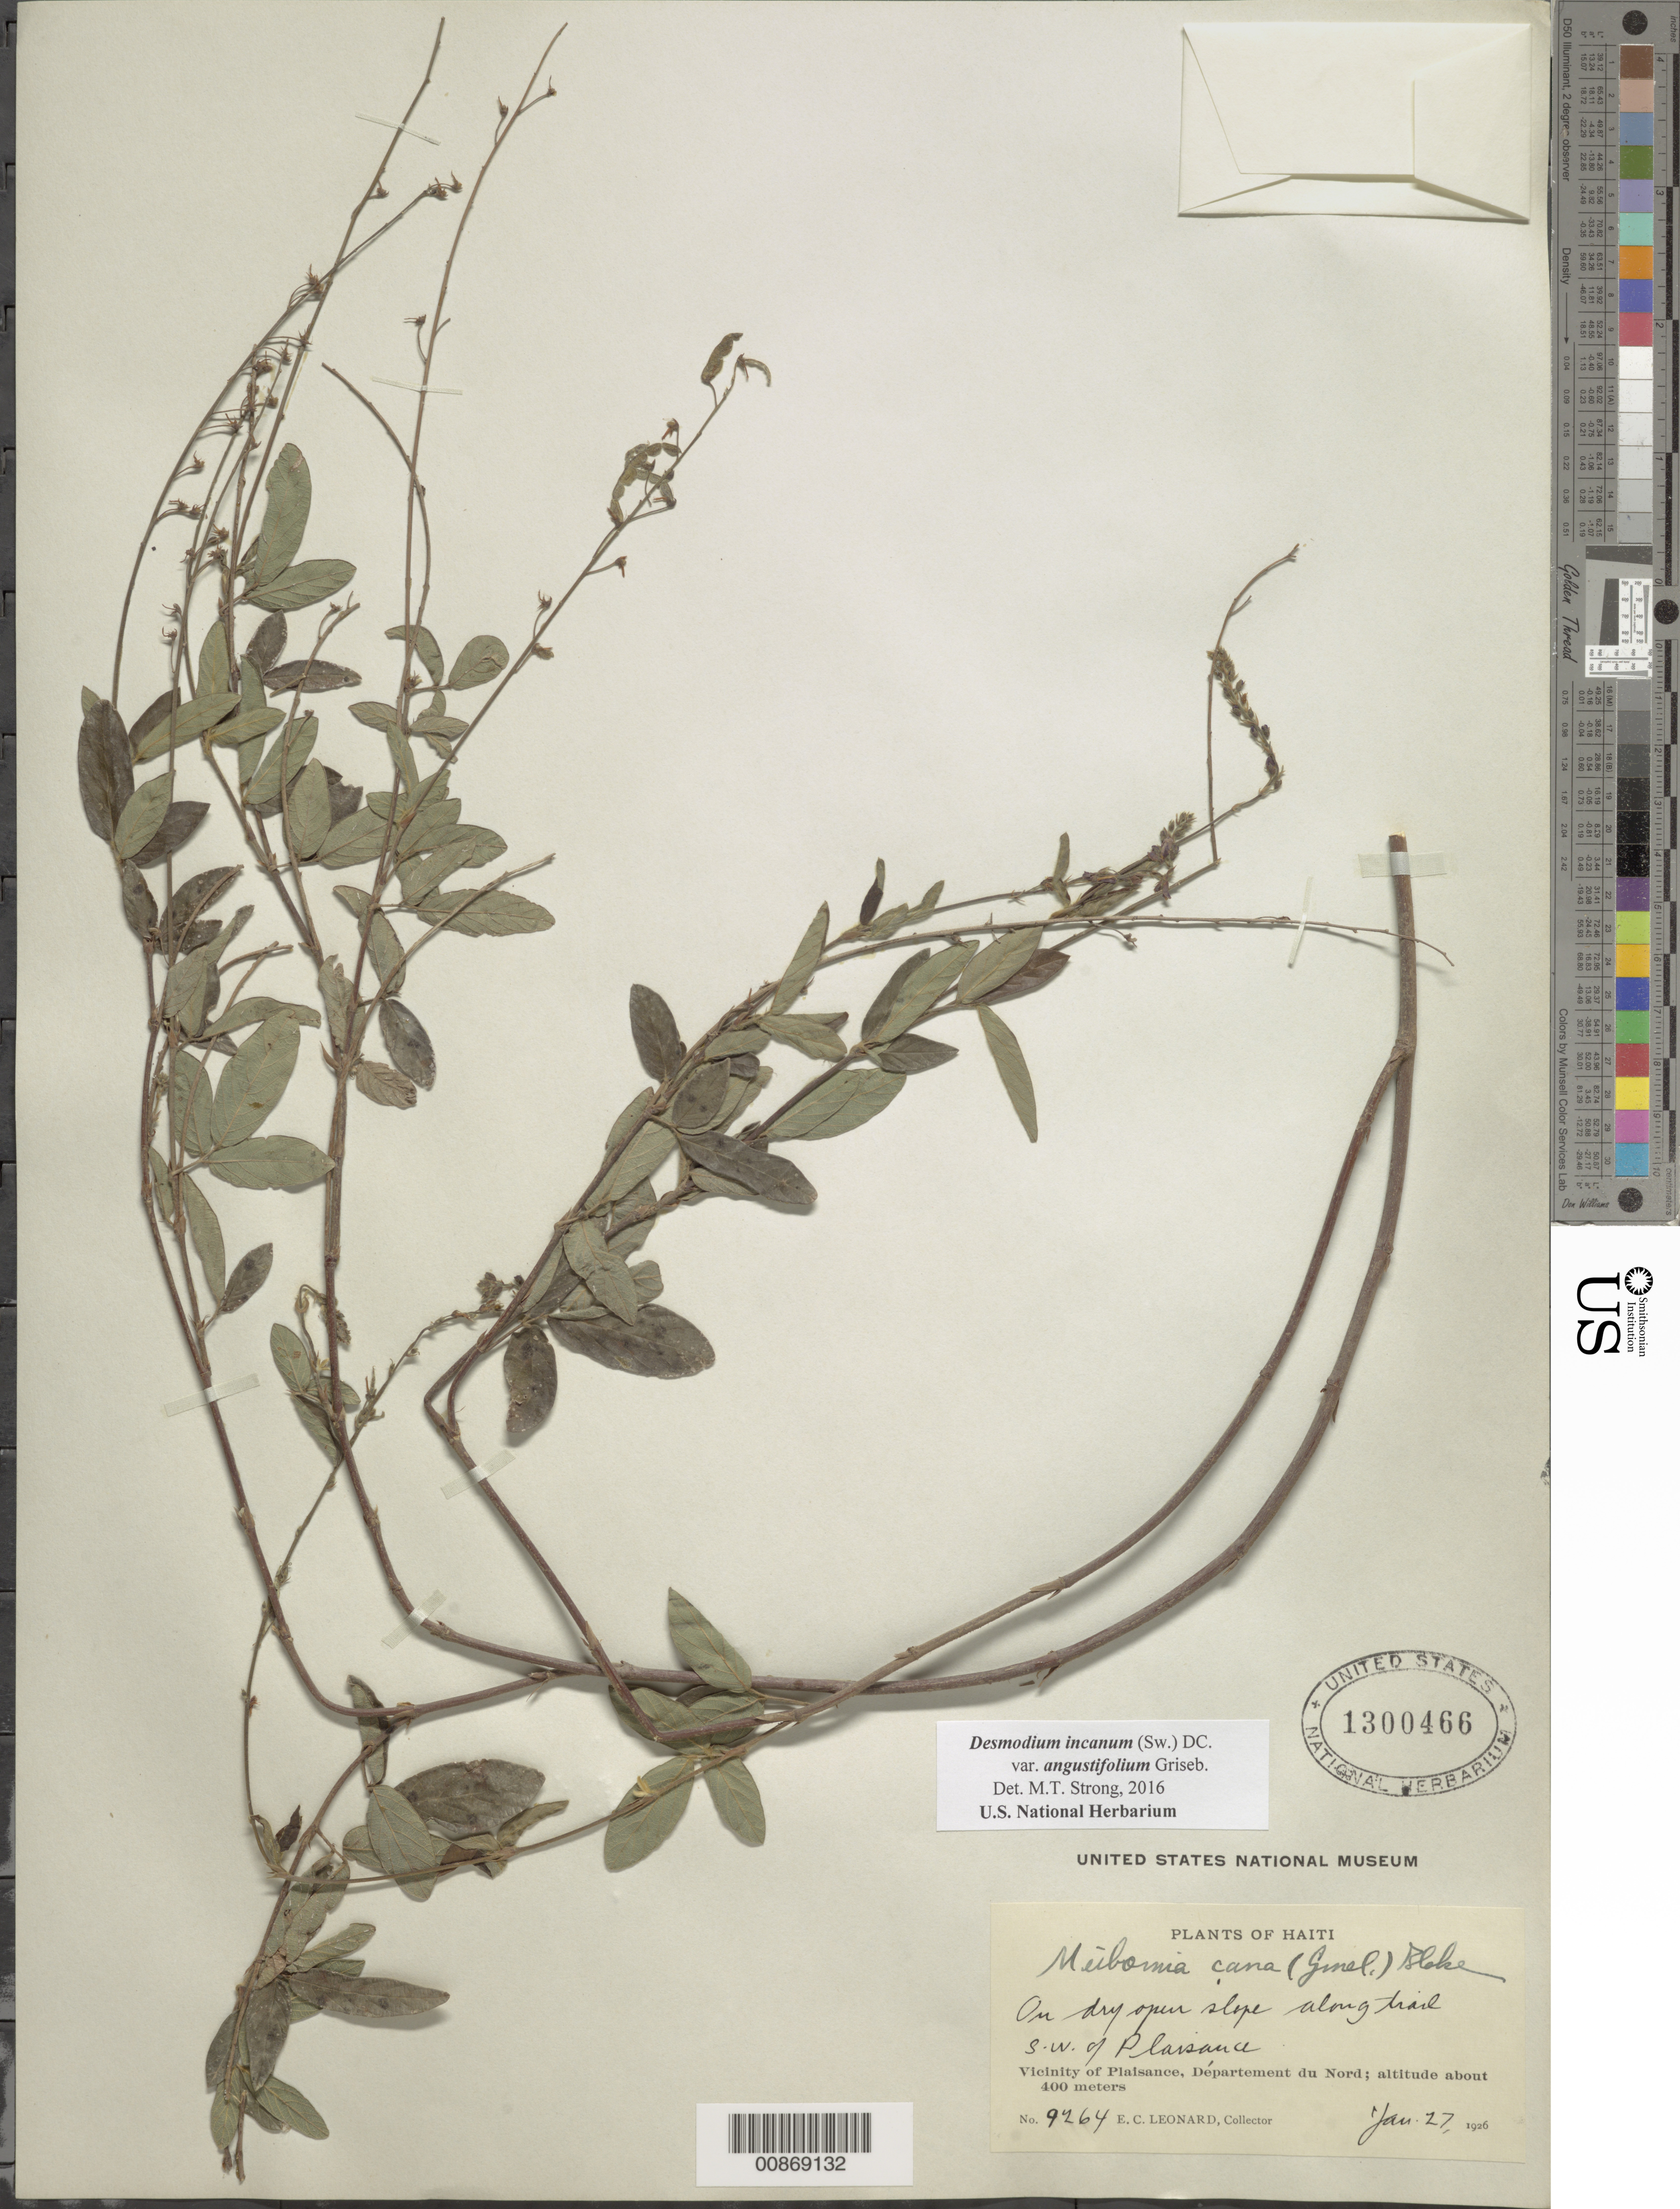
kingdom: Plantae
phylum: Tracheophyta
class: Magnoliopsida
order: Fabales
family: Fabaceae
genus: Desmodium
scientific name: Desmodium incanum var. angustifolium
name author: (Kunth) Griseb.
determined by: Strong, Mark T., (BOT), Smithsonian Institution - National Museum of Natural History (UNITED STATES)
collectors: E. C. Leonard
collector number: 9264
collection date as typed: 27 Jan 1926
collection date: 1926-01-27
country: Haiti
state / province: Nord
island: Hispaniola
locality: SW of of Plaisance.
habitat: On dry open slope along trail.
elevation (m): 400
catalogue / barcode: US 1300466